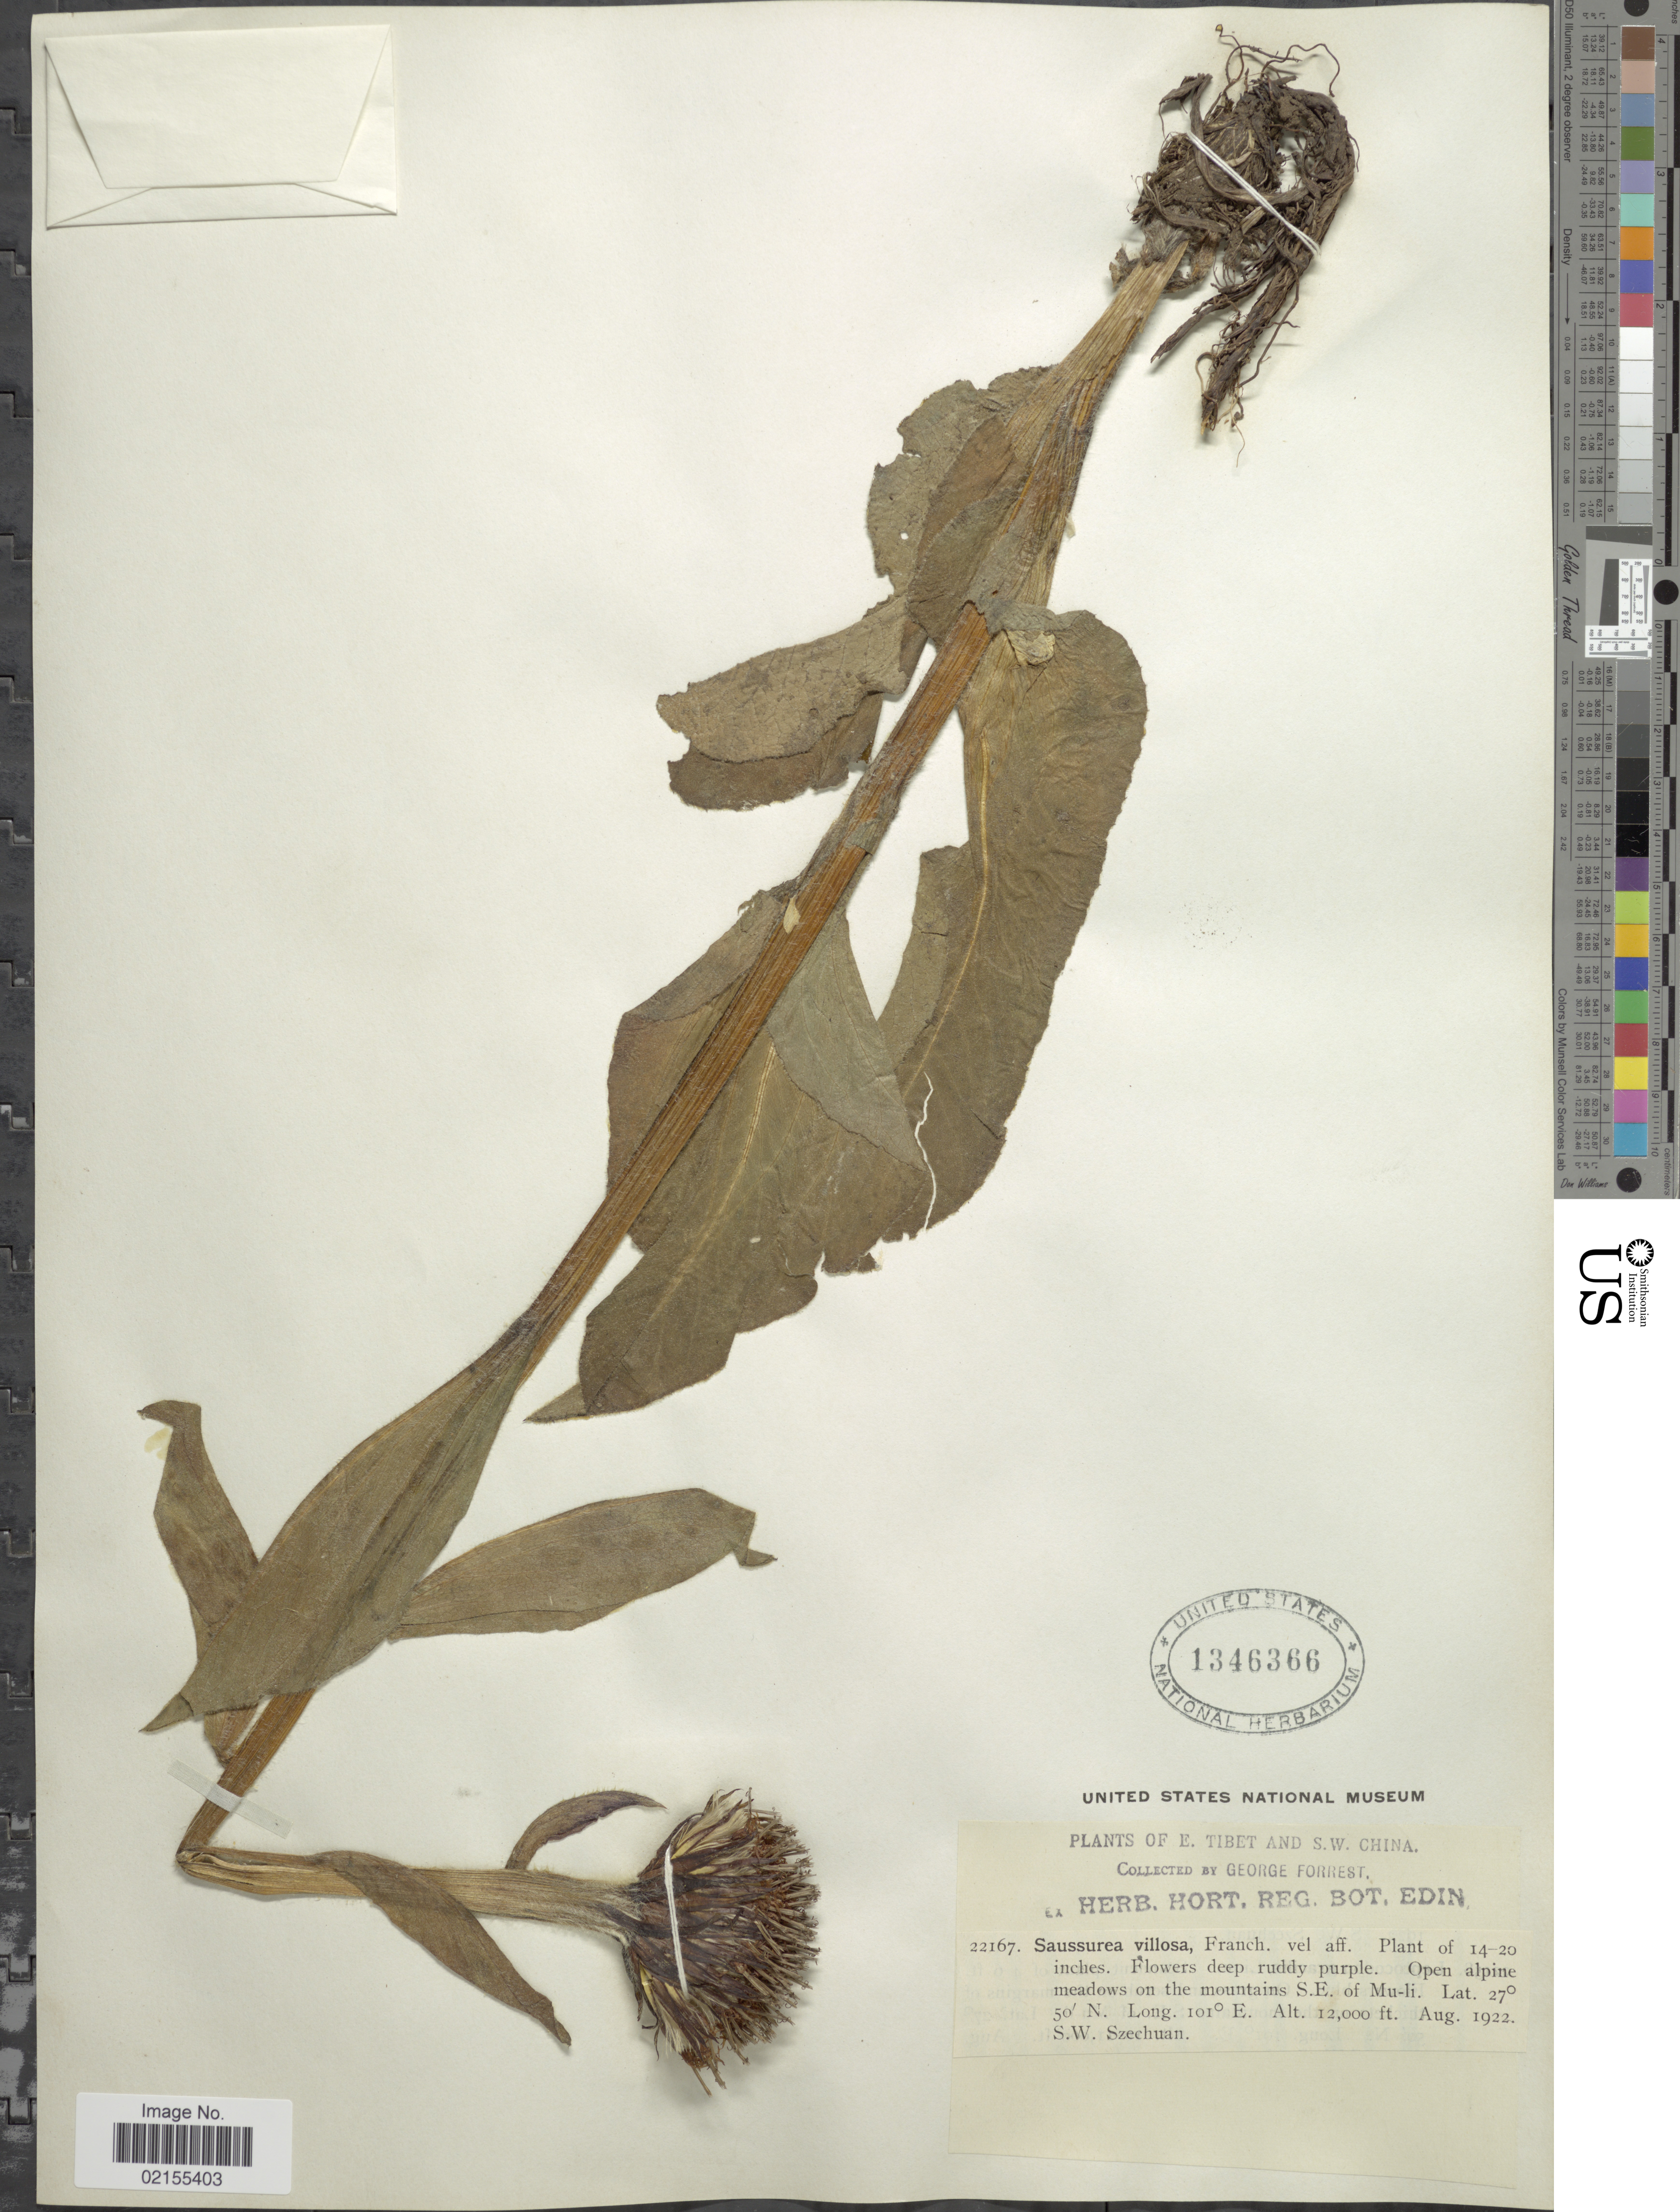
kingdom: Plantae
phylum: Tracheophyta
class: Magnoliopsida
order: Asterales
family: Asteraceae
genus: Saussurea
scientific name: Saussurea longifolia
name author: Franch.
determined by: Chen, Y. S.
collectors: G. Forrest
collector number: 22167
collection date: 1922-08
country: China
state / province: Sichuan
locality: Mountains S. E. of Mu-li, S. W. Szechuan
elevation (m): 3658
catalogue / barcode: US 1346366